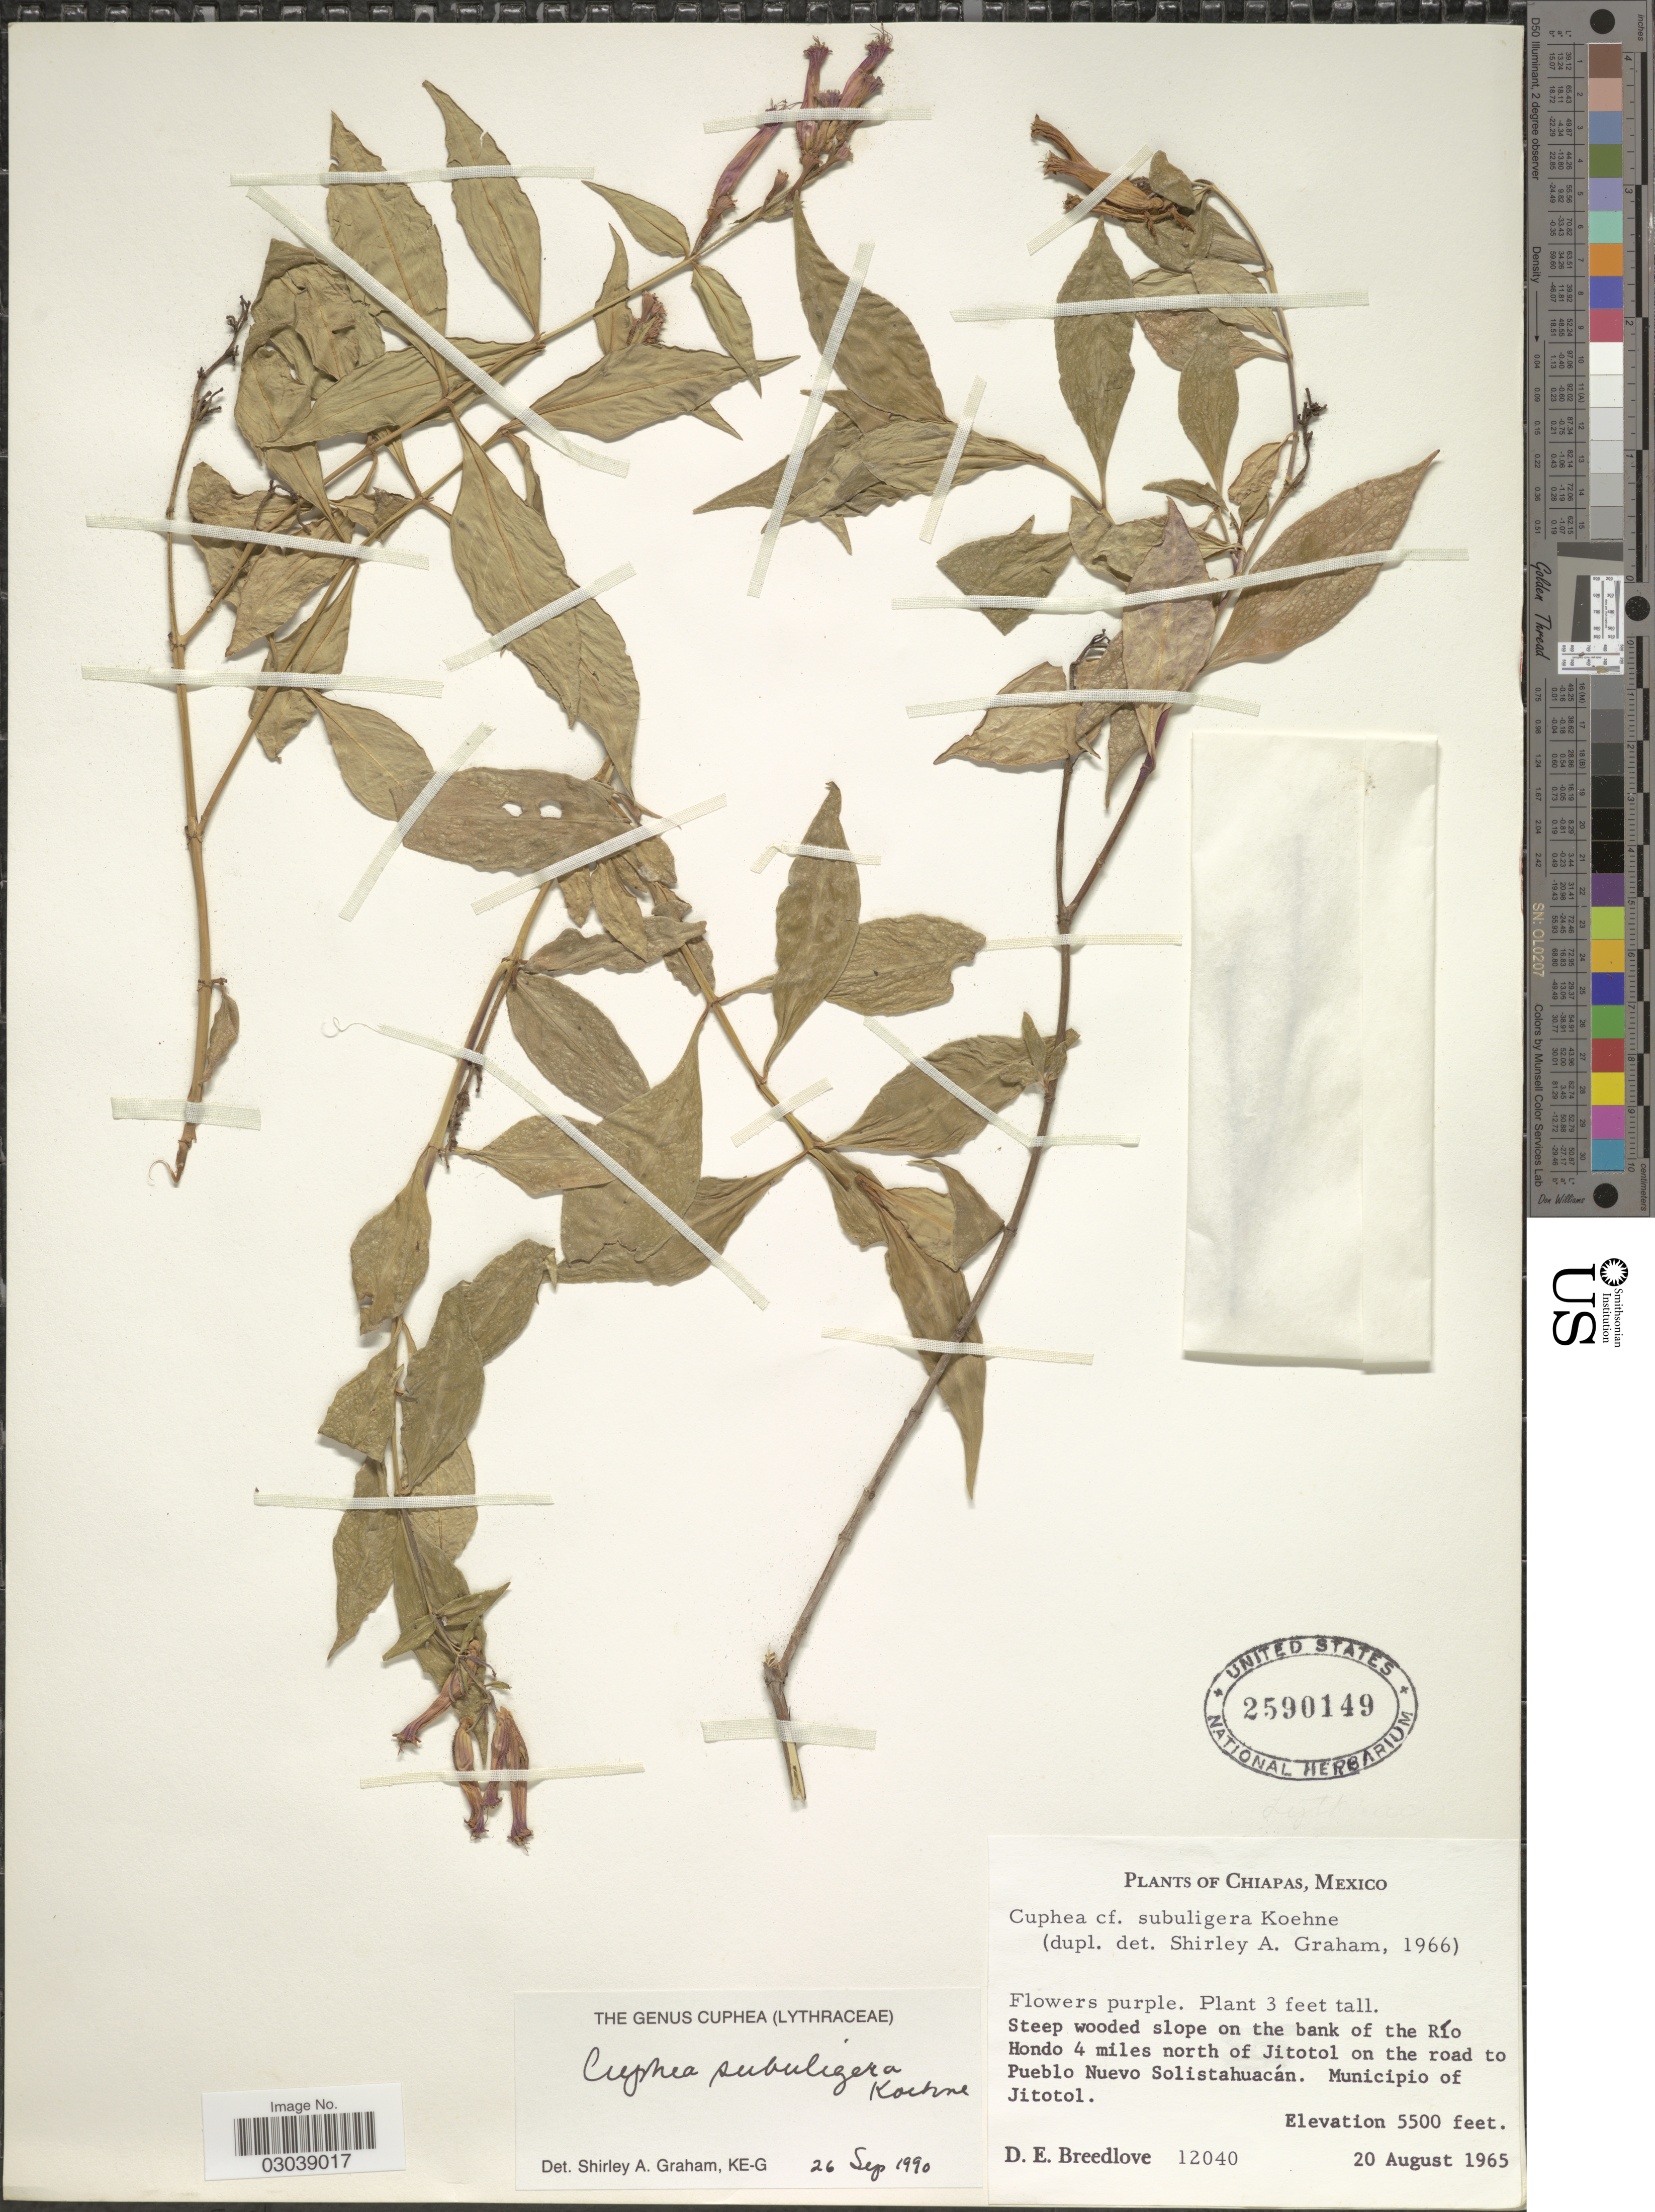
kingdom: Plantae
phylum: Tracheophyta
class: Magnoliopsida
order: Myrtales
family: Lythraceae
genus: Cuphea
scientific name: Cuphea subuligera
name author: Koehne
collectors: D. E. Breedlove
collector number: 12040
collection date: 1965-08-20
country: Mexico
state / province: Chiapas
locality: Steep wooded slope on the bank of the Río Hondo 4 miles north of Jitotol on the road to Pueblo Nuevo Solistahuacán, Municipio of Jitotol.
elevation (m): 1676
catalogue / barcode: US 2590149